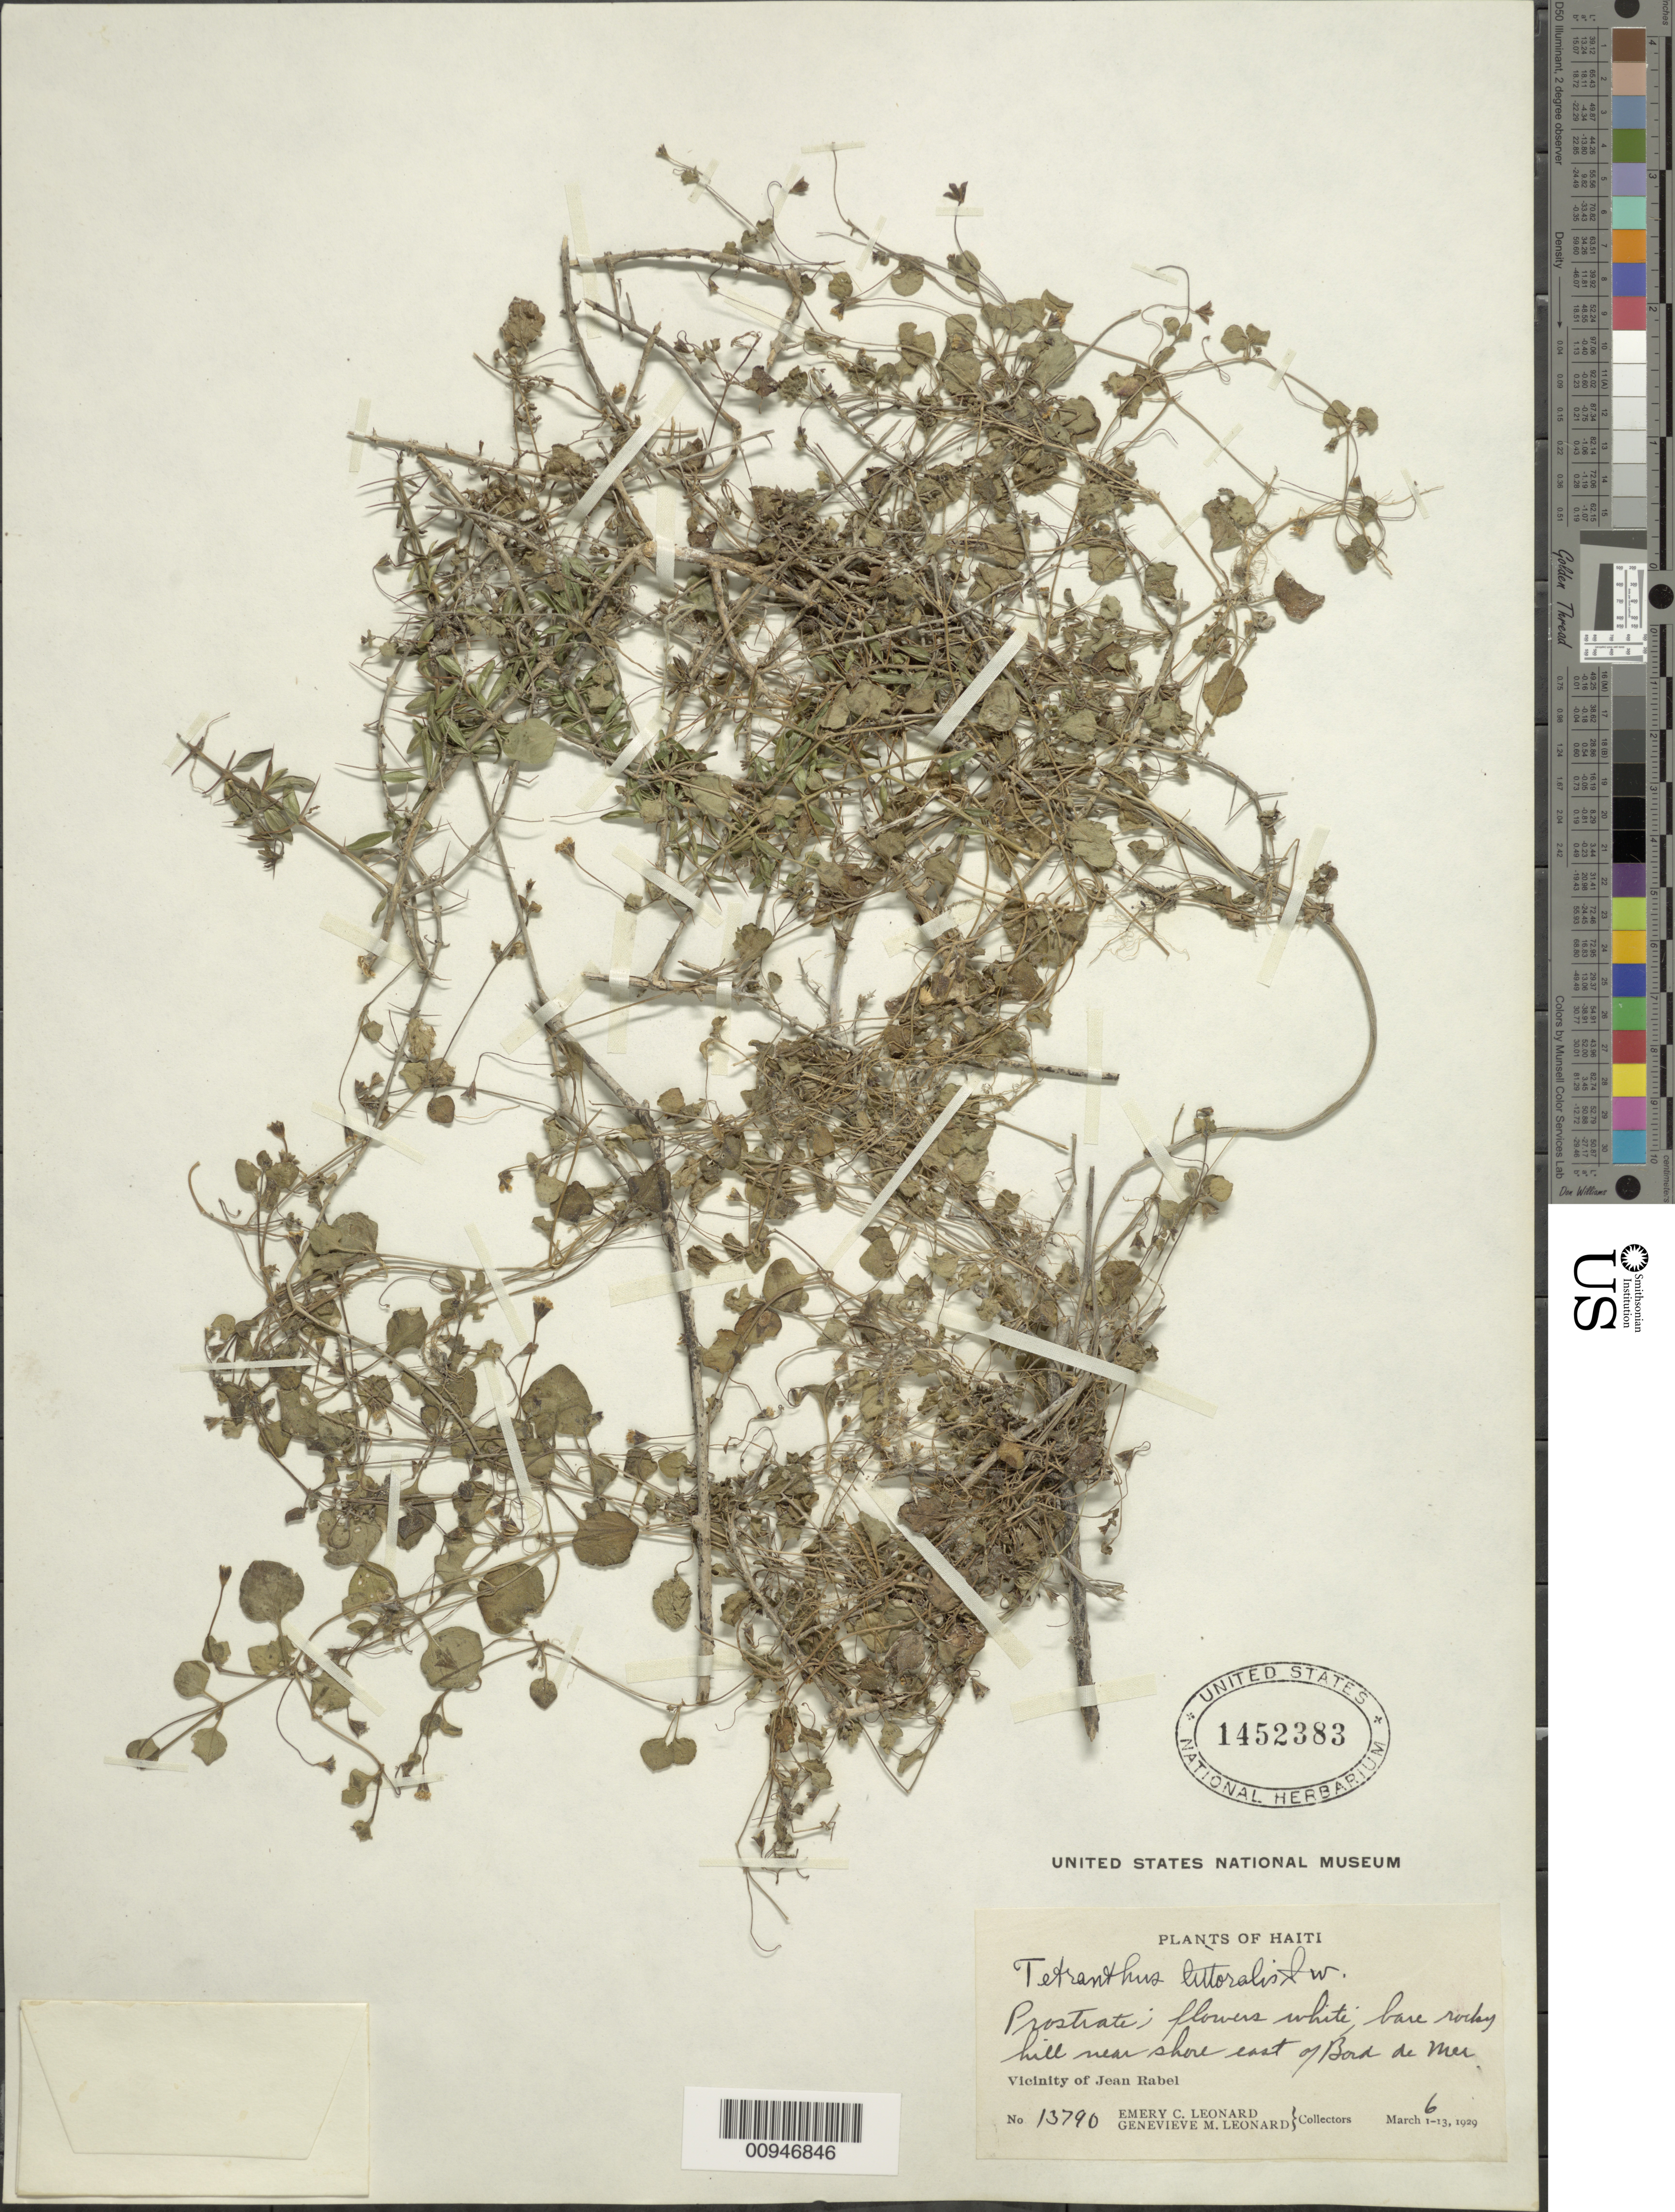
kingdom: Plantae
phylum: Tracheophyta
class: Magnoliopsida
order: Asterales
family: Asteraceae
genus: Tetranthus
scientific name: Tetranthus littoralis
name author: Sw.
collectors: E. C. Leonard & G. M. Leonard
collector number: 13790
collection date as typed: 06 Mar 1929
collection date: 1929-03-06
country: Haiti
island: Hispaniola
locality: Vicinity of Jean Rabel, E of Bord de Mer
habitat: Bare rocky hill near shore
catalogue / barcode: US 1452383